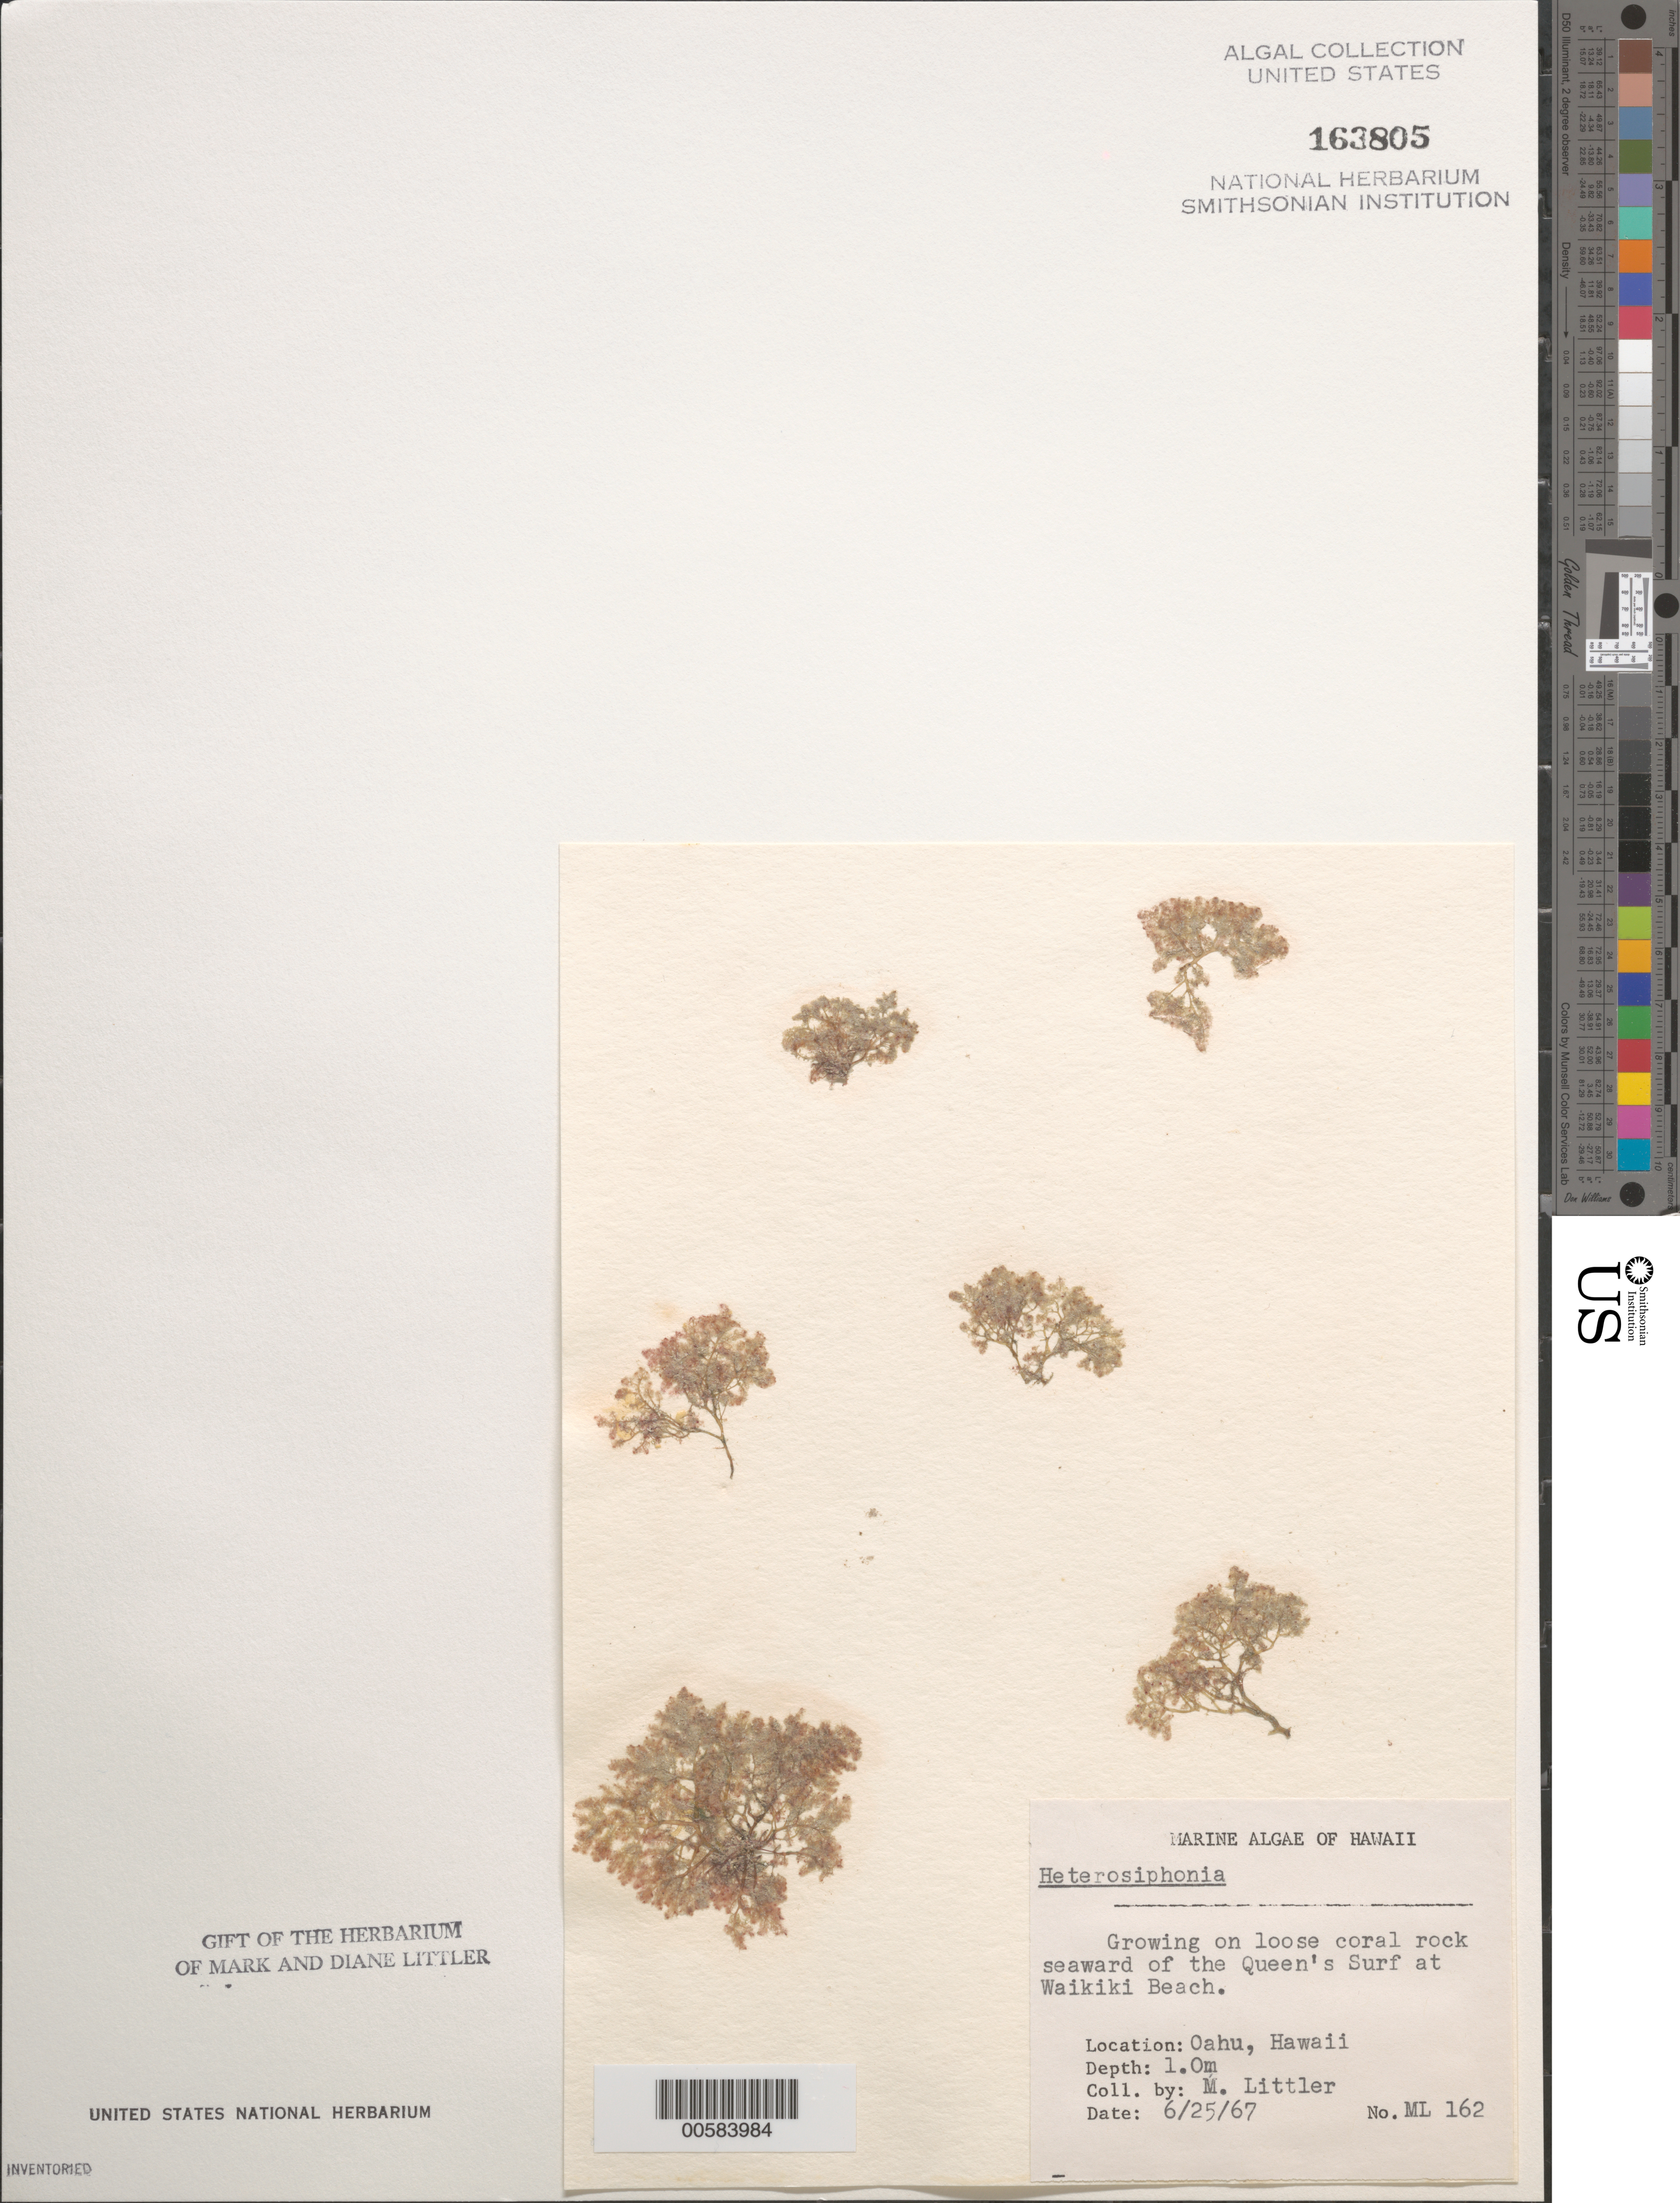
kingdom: Plantae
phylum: Rhodophyta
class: Florideophyceae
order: Ceramiales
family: Dasyaceae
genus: Heterosiphonia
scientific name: Heterosiphonia sp.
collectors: M. M. Littler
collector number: ML 162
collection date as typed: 25 Jun 1967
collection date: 1967-06-25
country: United States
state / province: Hawaii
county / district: Honolulu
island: Oahu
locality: Waikiki Beach near Queen's Surf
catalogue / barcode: US 163805